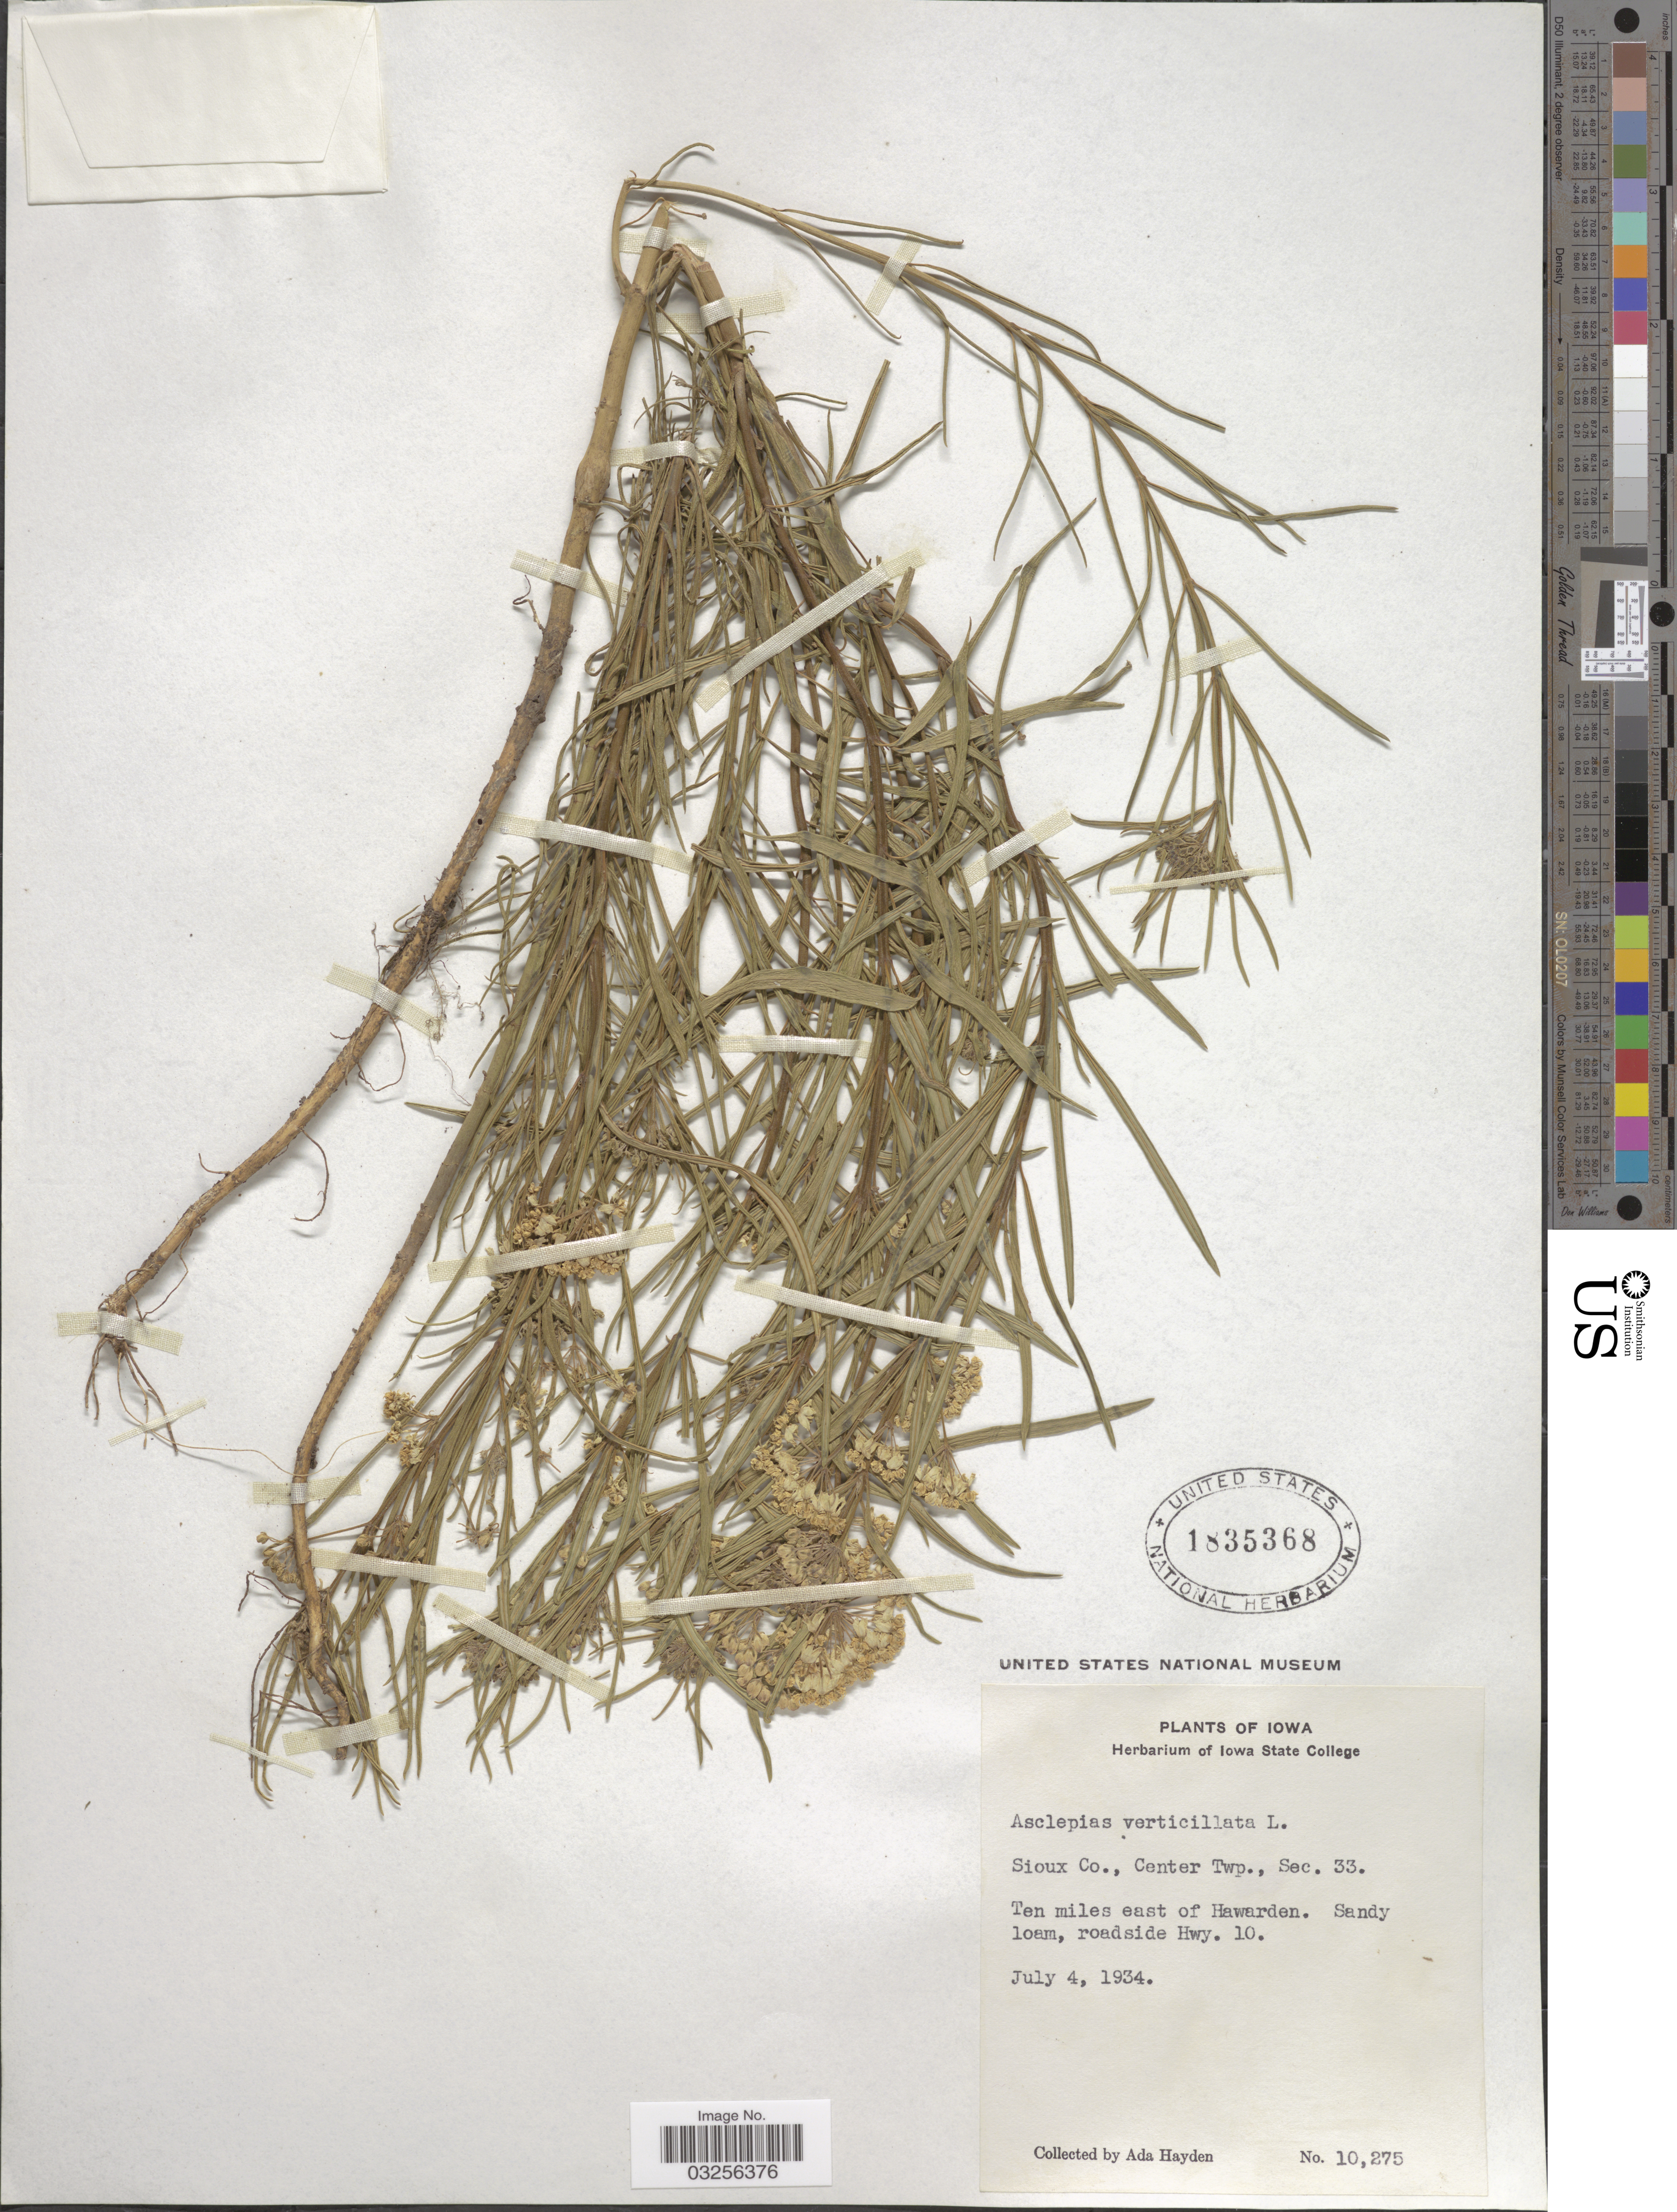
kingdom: Plantae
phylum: Tracheophyta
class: Magnoliopsida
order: Gentianales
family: Apocynaceae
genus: Asclepias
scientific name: Asclepias verticillata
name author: L.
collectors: Ada Hayden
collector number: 10275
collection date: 1934-07-04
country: United States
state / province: Iowa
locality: Sioux Co., Center Twp., Sec. 33. Ten miles east of Hawarden. Roadside Hwy. 10.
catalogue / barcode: US 1835368